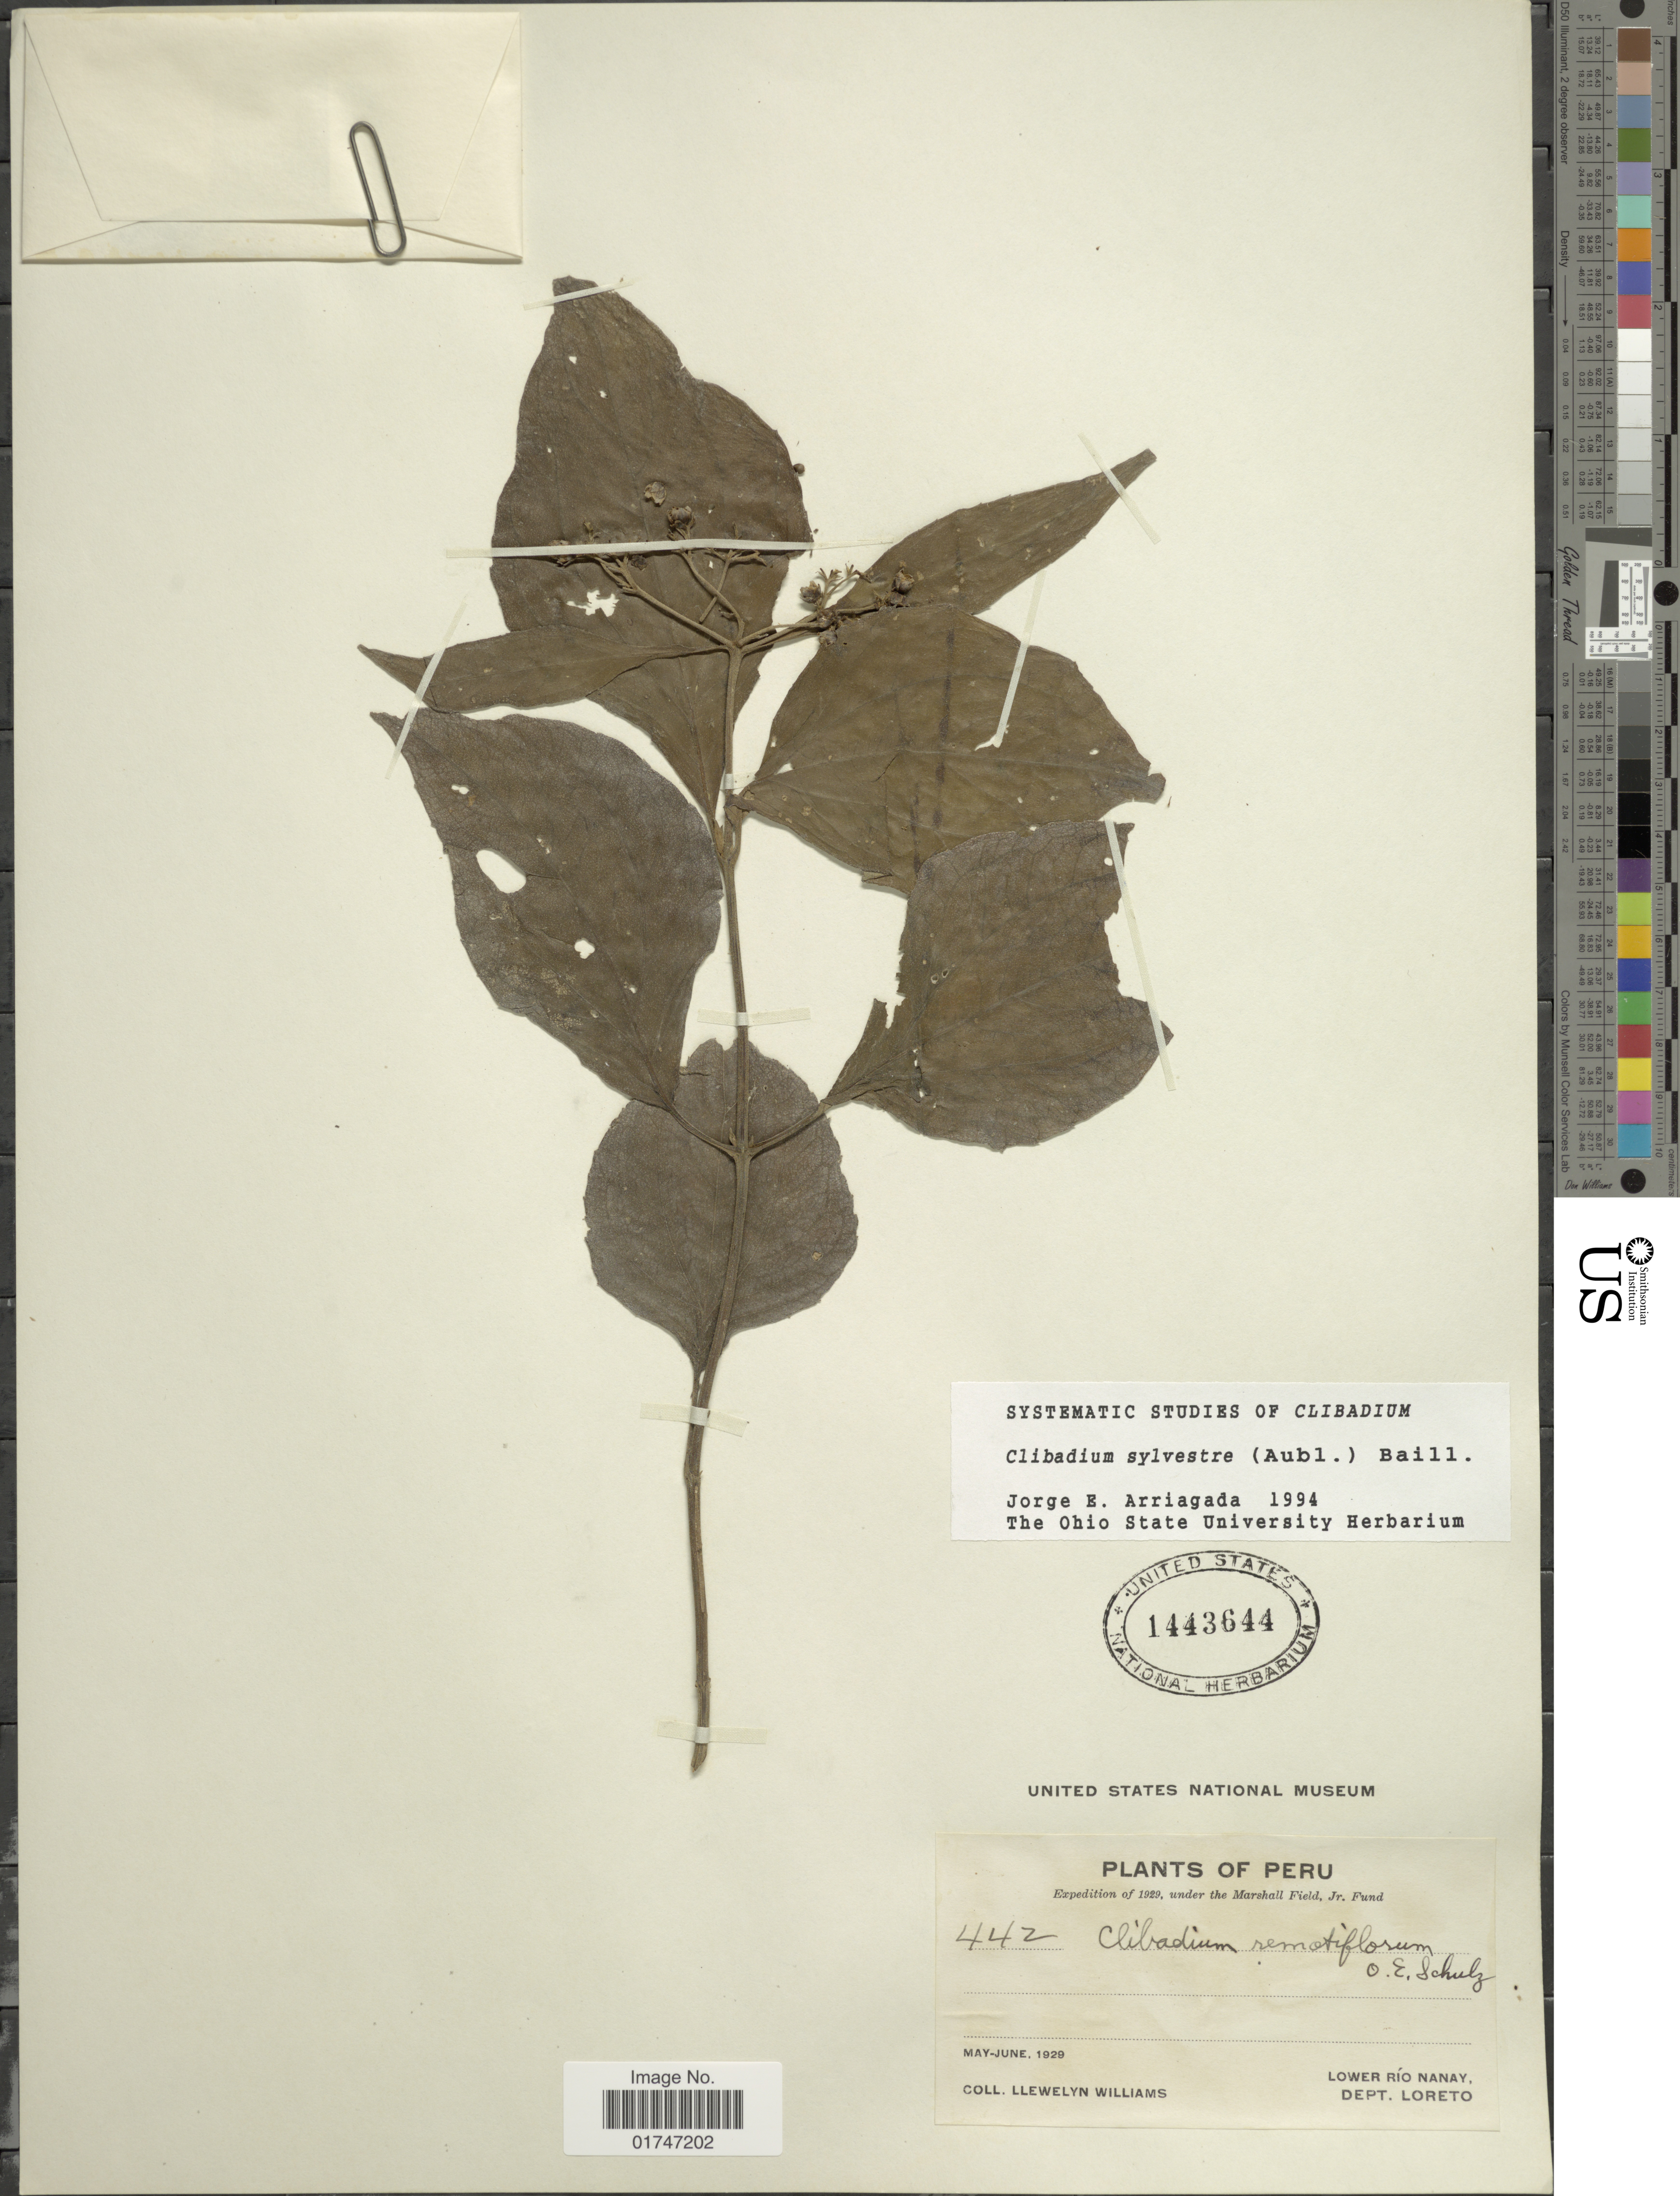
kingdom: Plantae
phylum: Tracheophyta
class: Magnoliopsida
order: Asterales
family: Asteraceae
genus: Clibadium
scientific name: Clibadium sylvestre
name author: (Aubl.) Baill.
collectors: Ll. Williams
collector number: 442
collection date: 1929-05/1929-06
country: Peru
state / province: Loreto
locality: Lower Río Nanay, Dept. Loreto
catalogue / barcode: US 1443644